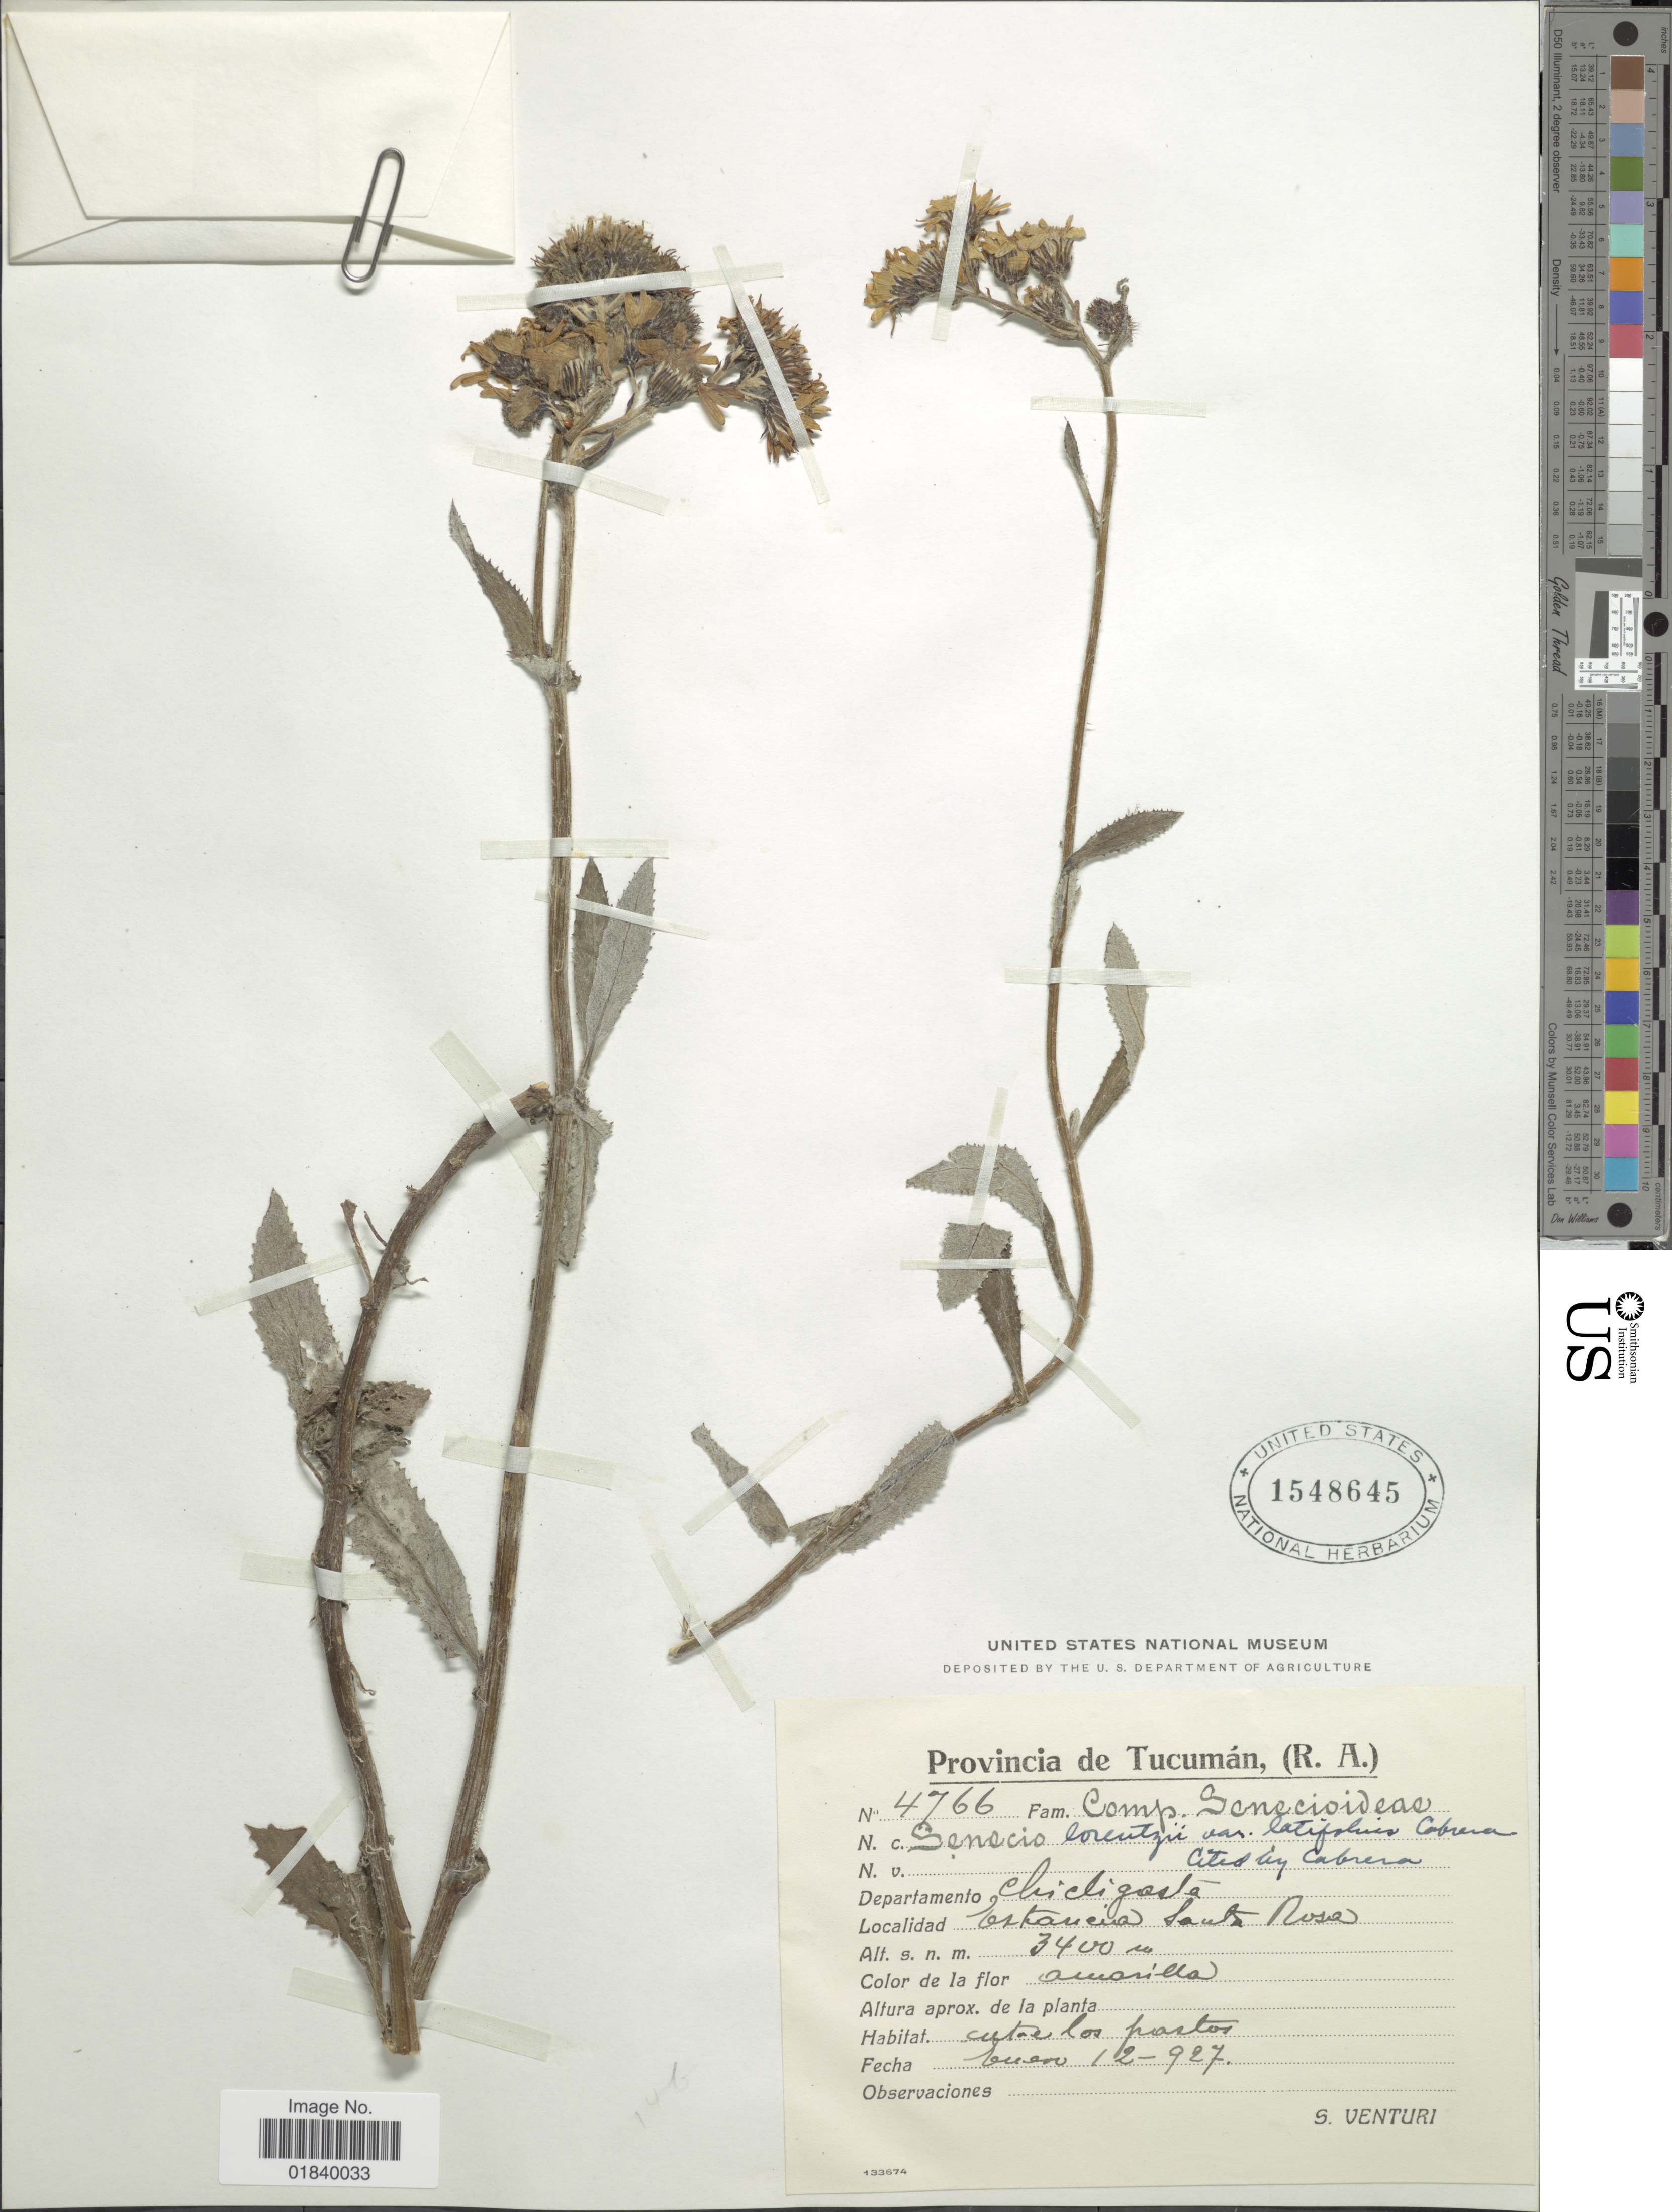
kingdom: Plantae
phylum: Tracheophyta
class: Magnoliopsida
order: Asterales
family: Asteraceae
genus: Senecio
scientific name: Senecio lorentzii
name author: Griseb.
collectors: S. Venturi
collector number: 4766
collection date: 1927-01-12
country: Argentina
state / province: Tucuman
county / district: Chicligasta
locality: Estancia Santa Rosa.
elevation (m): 3400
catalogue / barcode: US 1548645